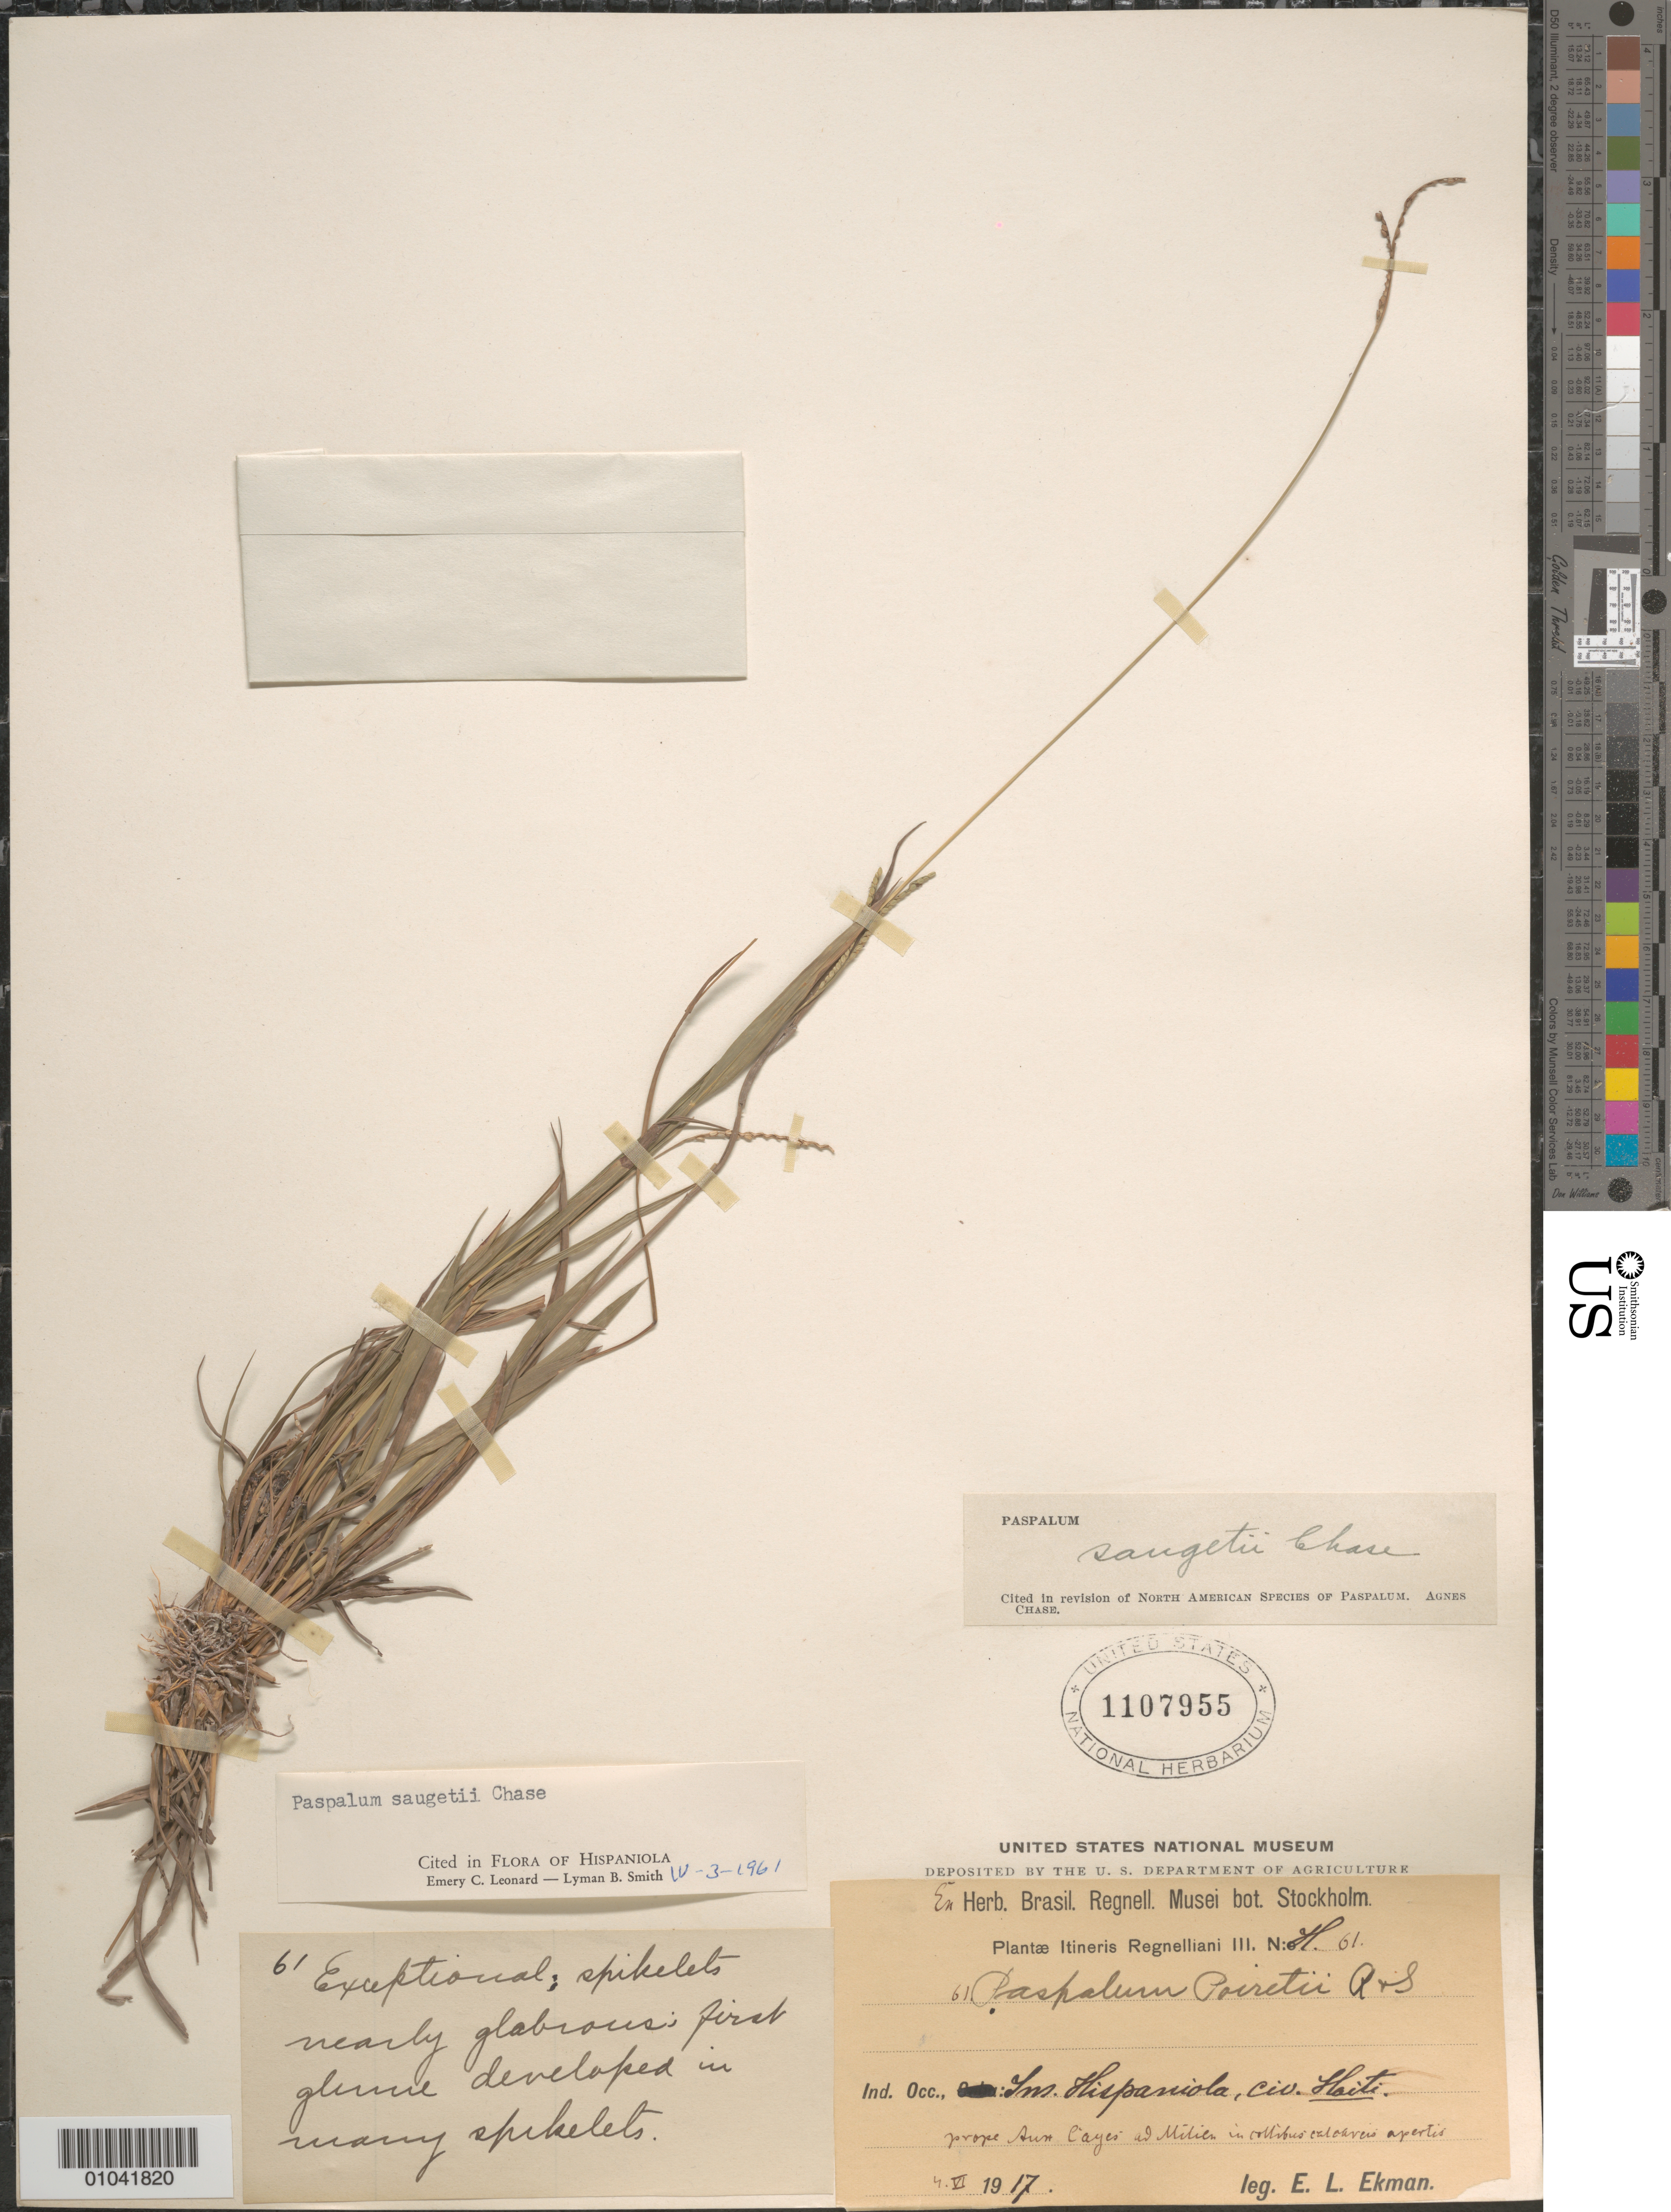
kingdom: Plantae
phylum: Tracheophyta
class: Liliopsida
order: Poales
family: Poaceae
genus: Paspalum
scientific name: Paspalum saugetii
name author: Chase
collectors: E. L. Ekman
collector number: H 61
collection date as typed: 04 Jun 1917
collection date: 1917-06-04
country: Haiti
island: Hispaniola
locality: Cayes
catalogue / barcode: US 1107955